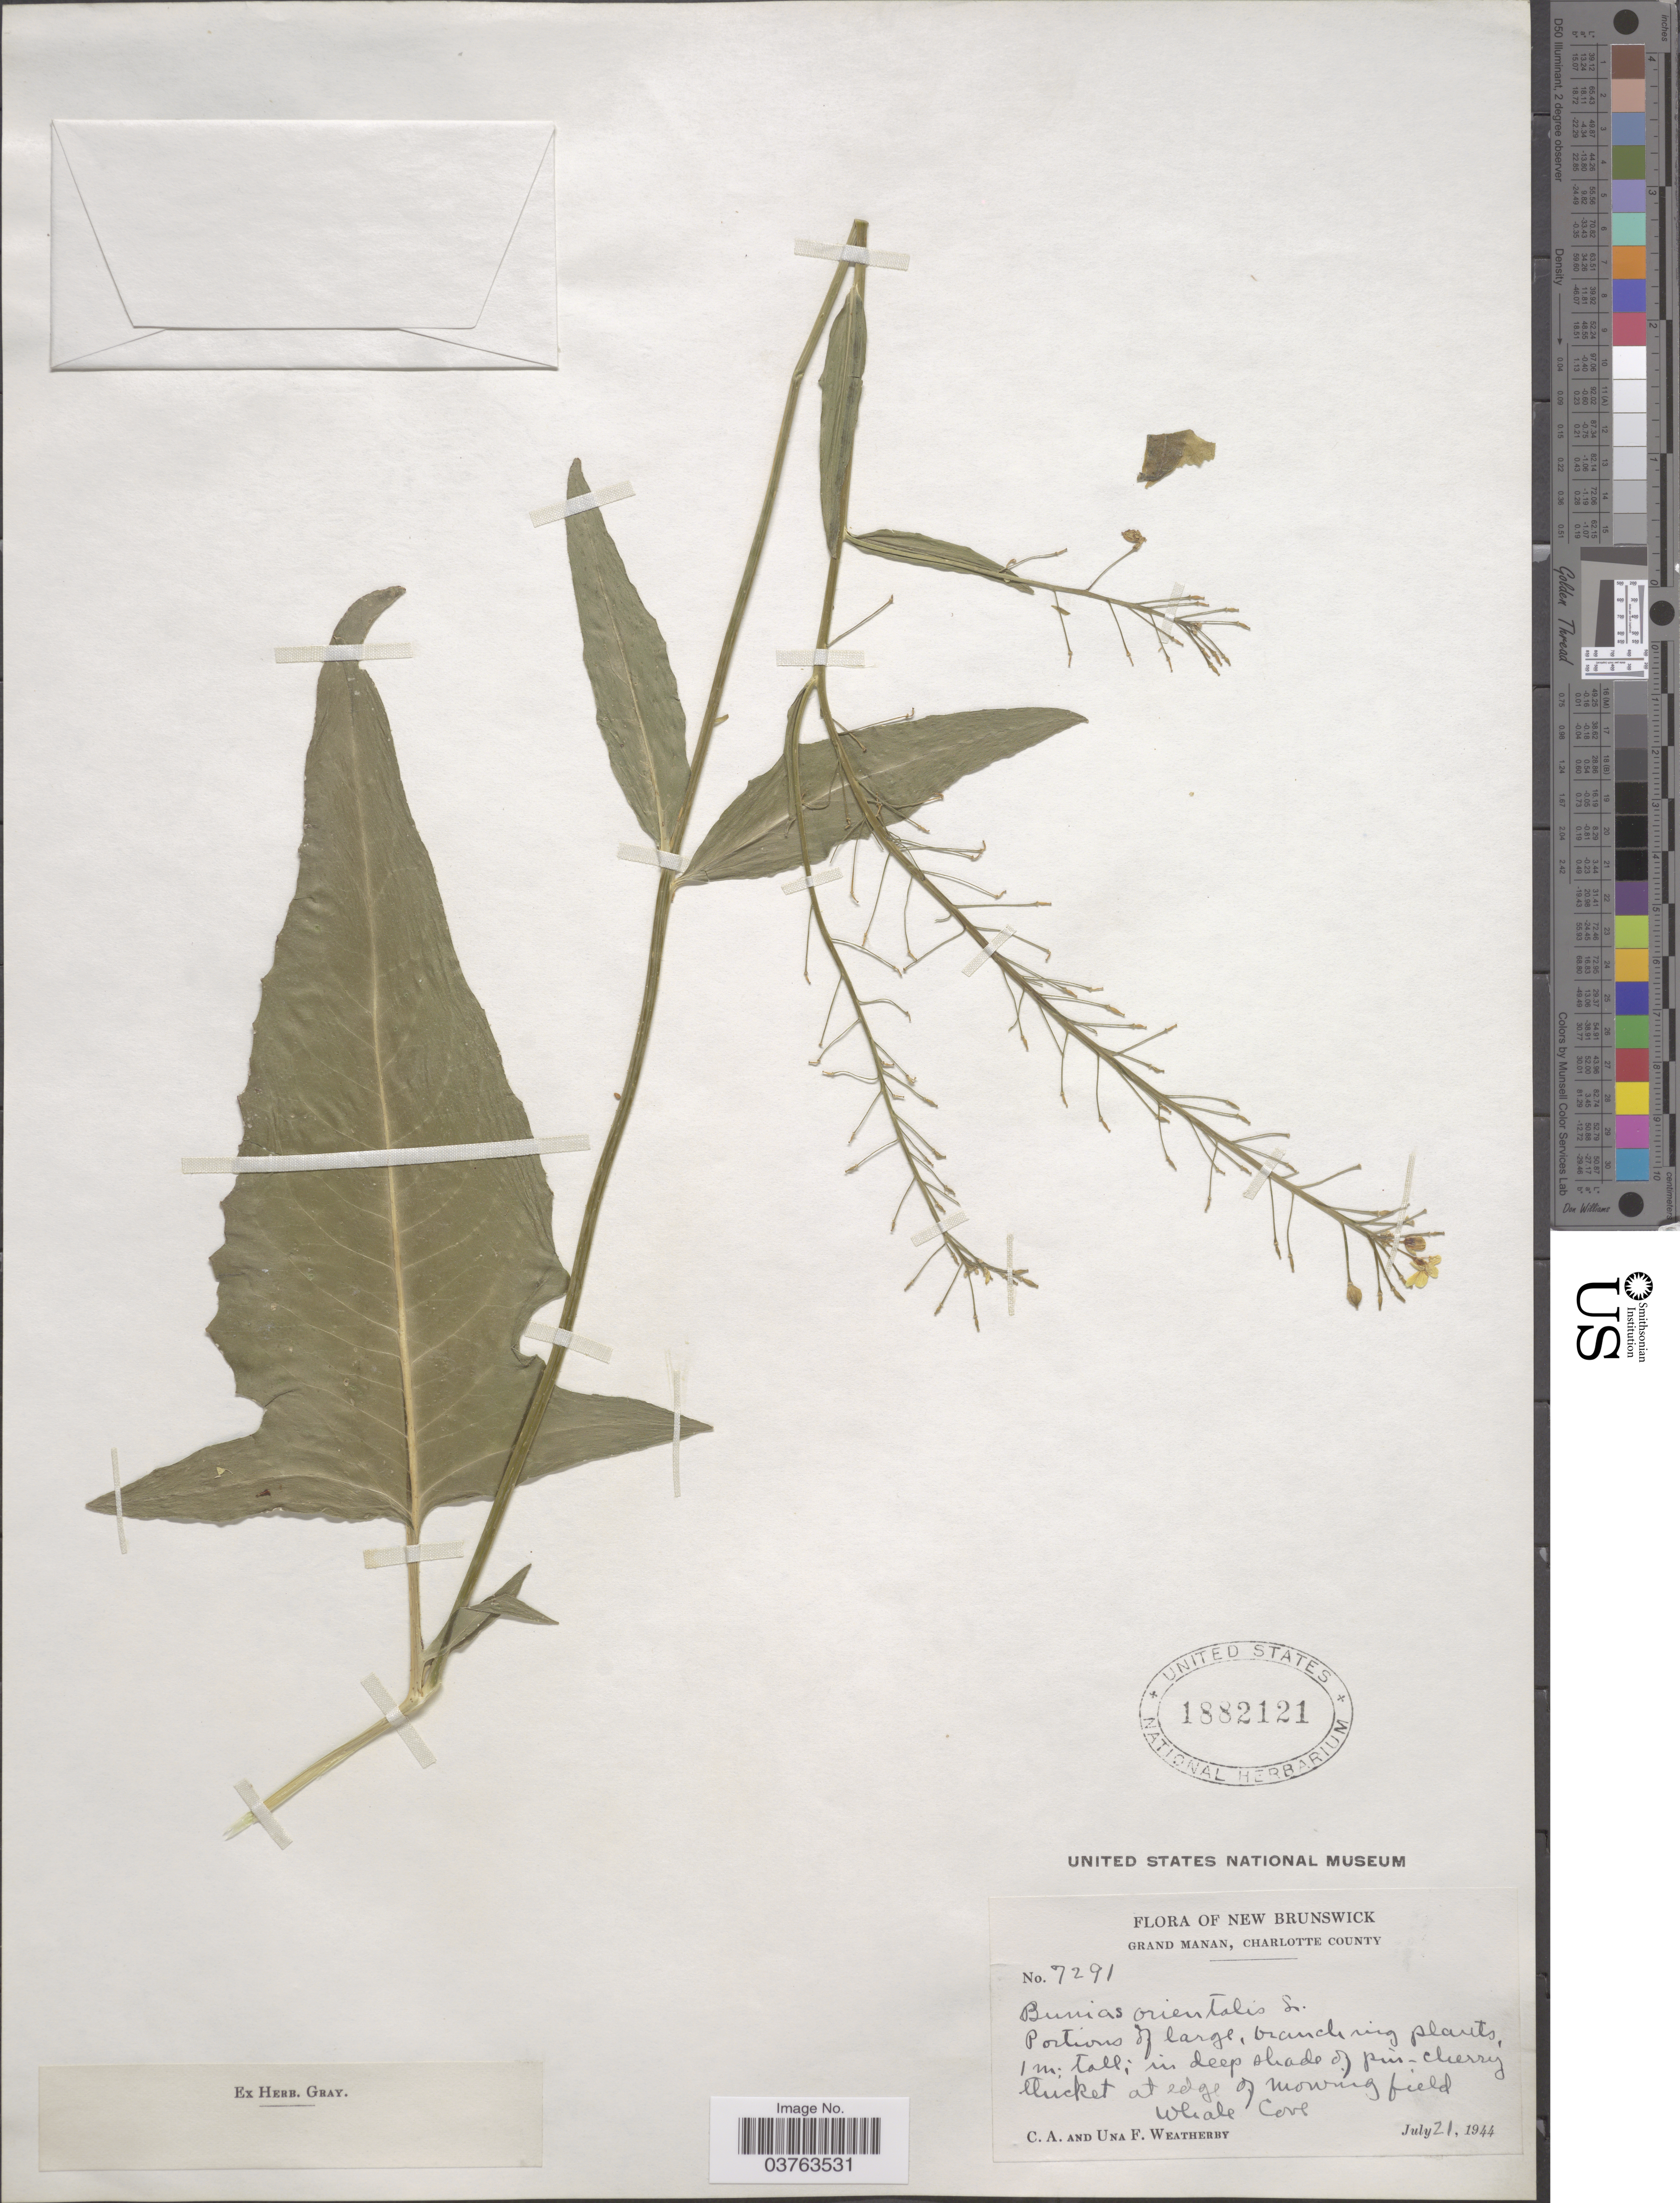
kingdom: Plantae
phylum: Tracheophyta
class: Magnoliopsida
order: Brassicales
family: Brassicaceae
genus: Bunias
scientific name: Bunias orientalis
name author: L.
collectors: C. A. Weatherby & U. Weatherby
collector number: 7291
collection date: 1944-07-21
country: Canada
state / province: New Brunswick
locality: Grand Manan, Charlotte County. Thicket at edge of morning field Whale Cove.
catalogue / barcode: US 1882121